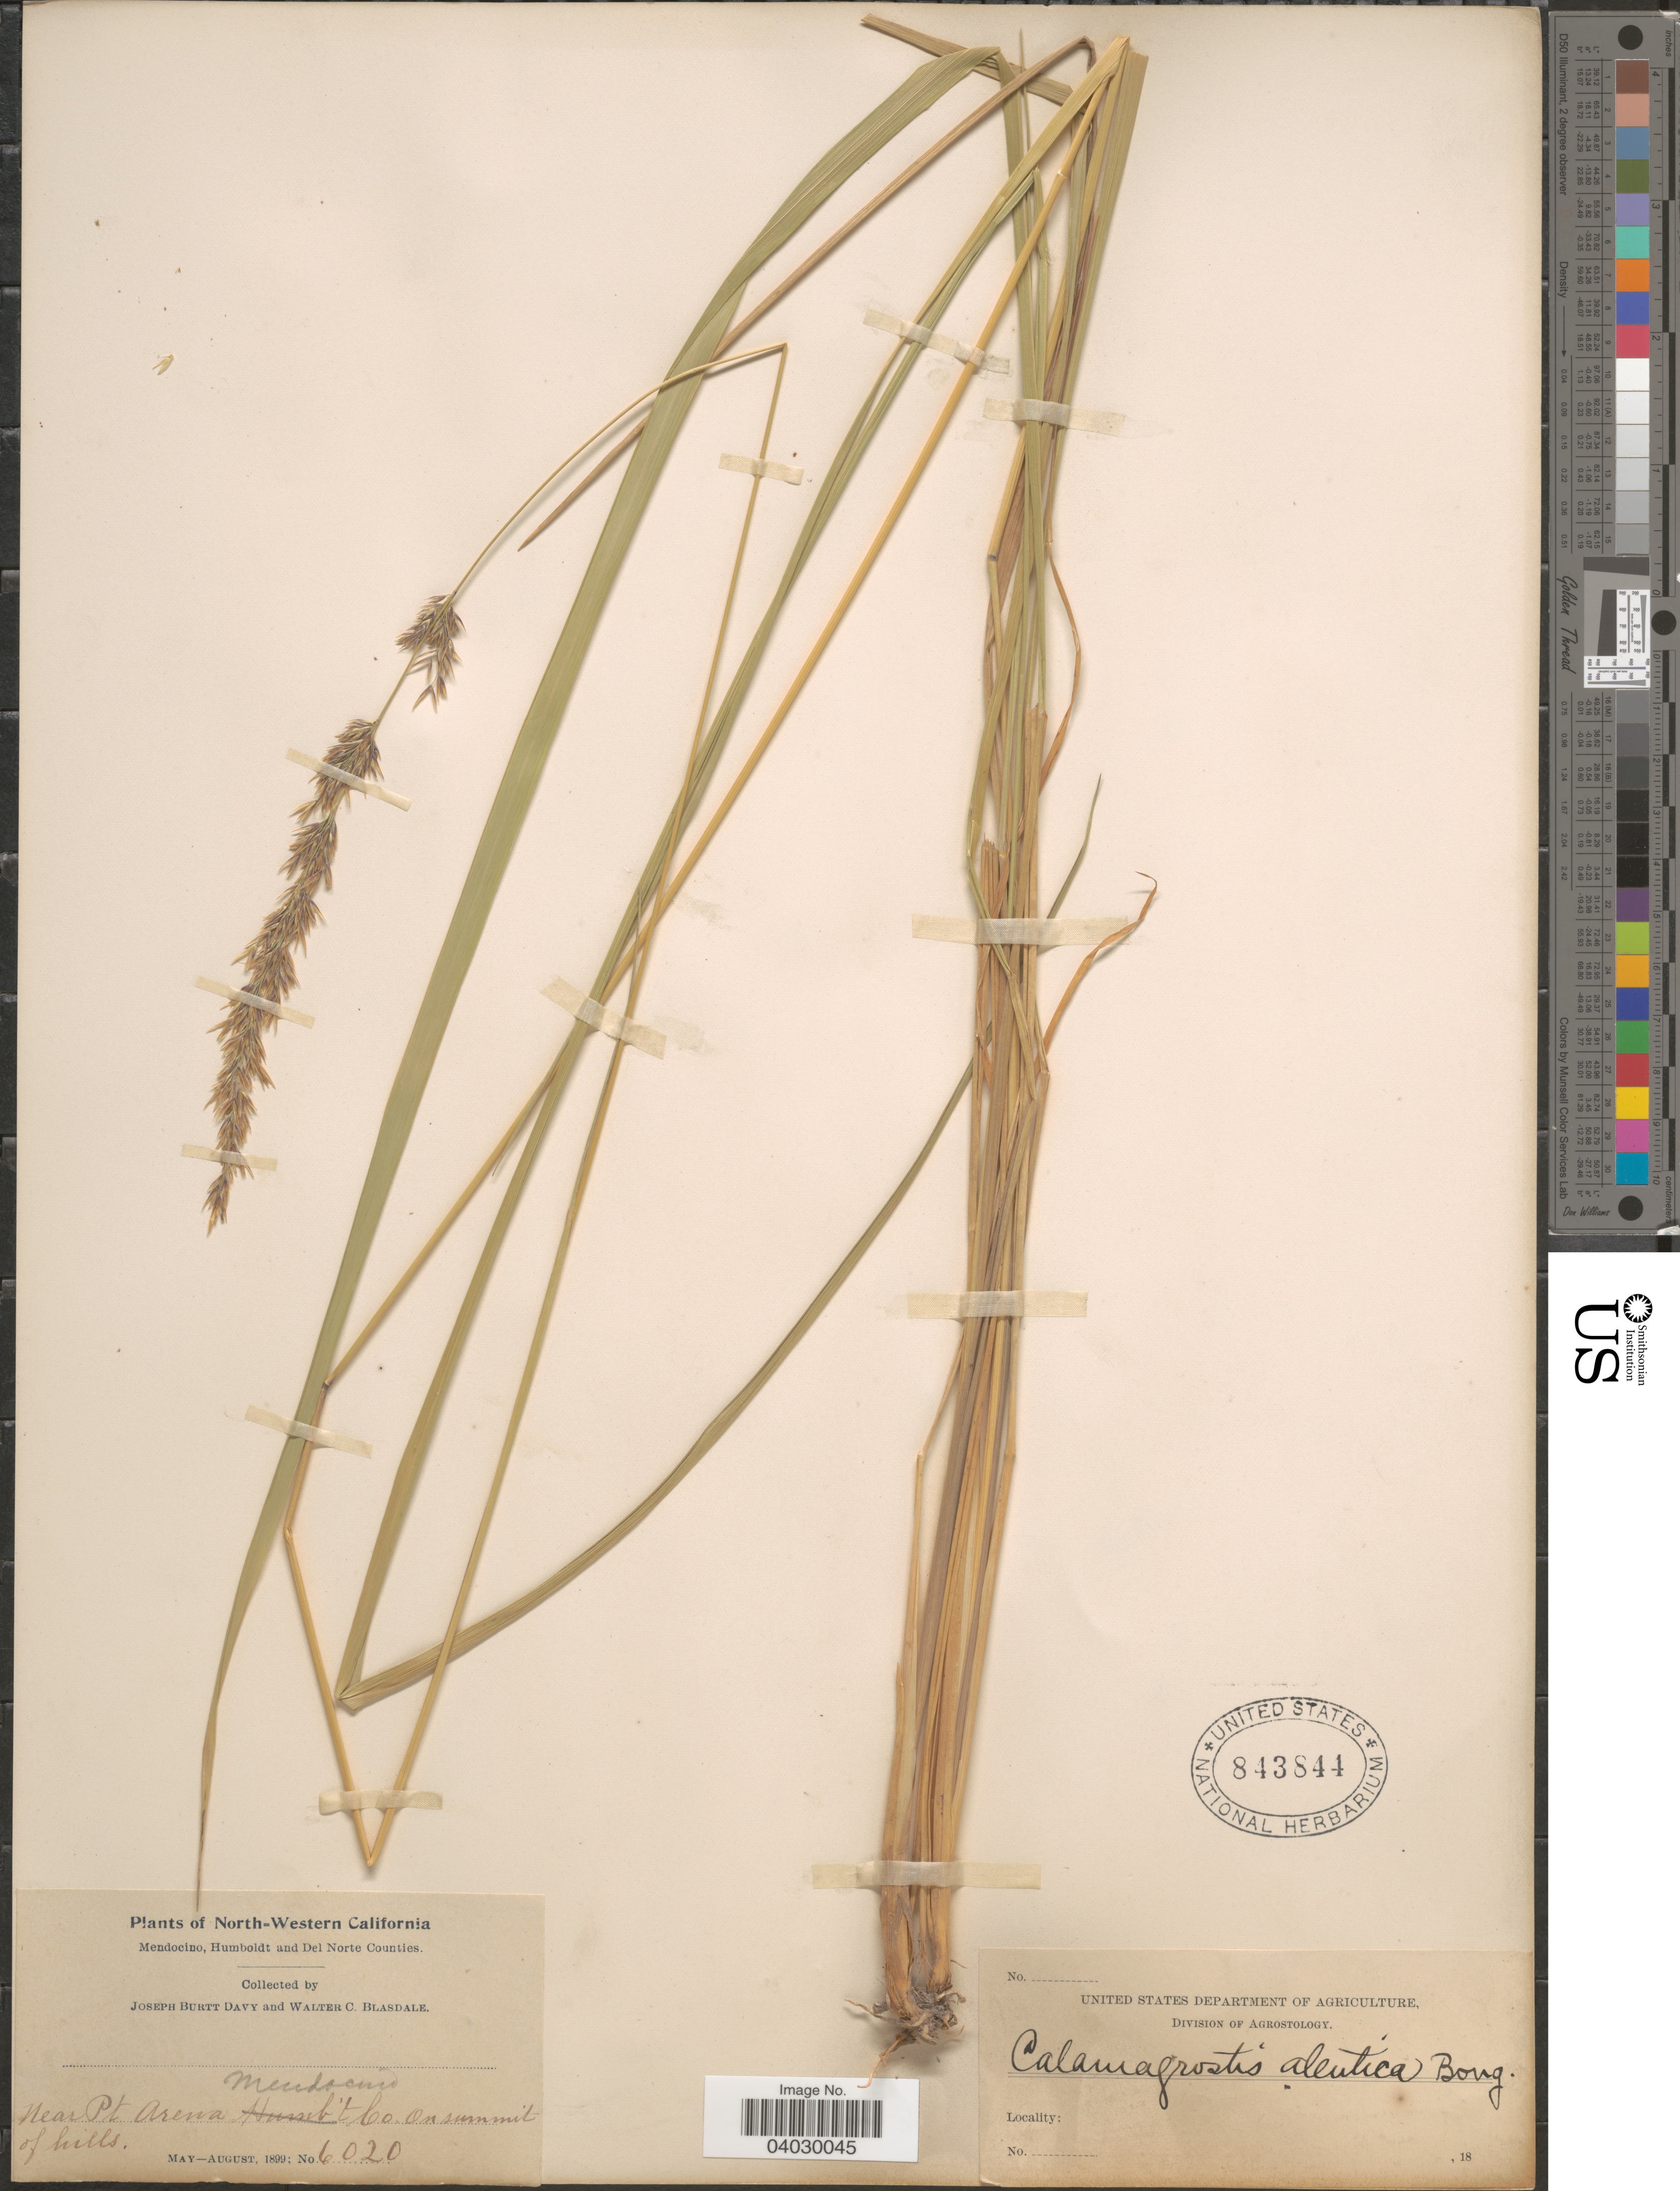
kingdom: Plantae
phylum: Tracheophyta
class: Liliopsida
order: Poales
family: Poaceae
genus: Calamagrostis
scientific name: Calamagrostis nutkaensis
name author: (J. Presl) Steud.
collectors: J. Burtt Davy & W. Blasdale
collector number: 6020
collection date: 1899-05/1899-08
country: United States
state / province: California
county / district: Mendocino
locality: North-Western California. Near Pt Arena. Mendocino Co.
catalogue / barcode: US 843844